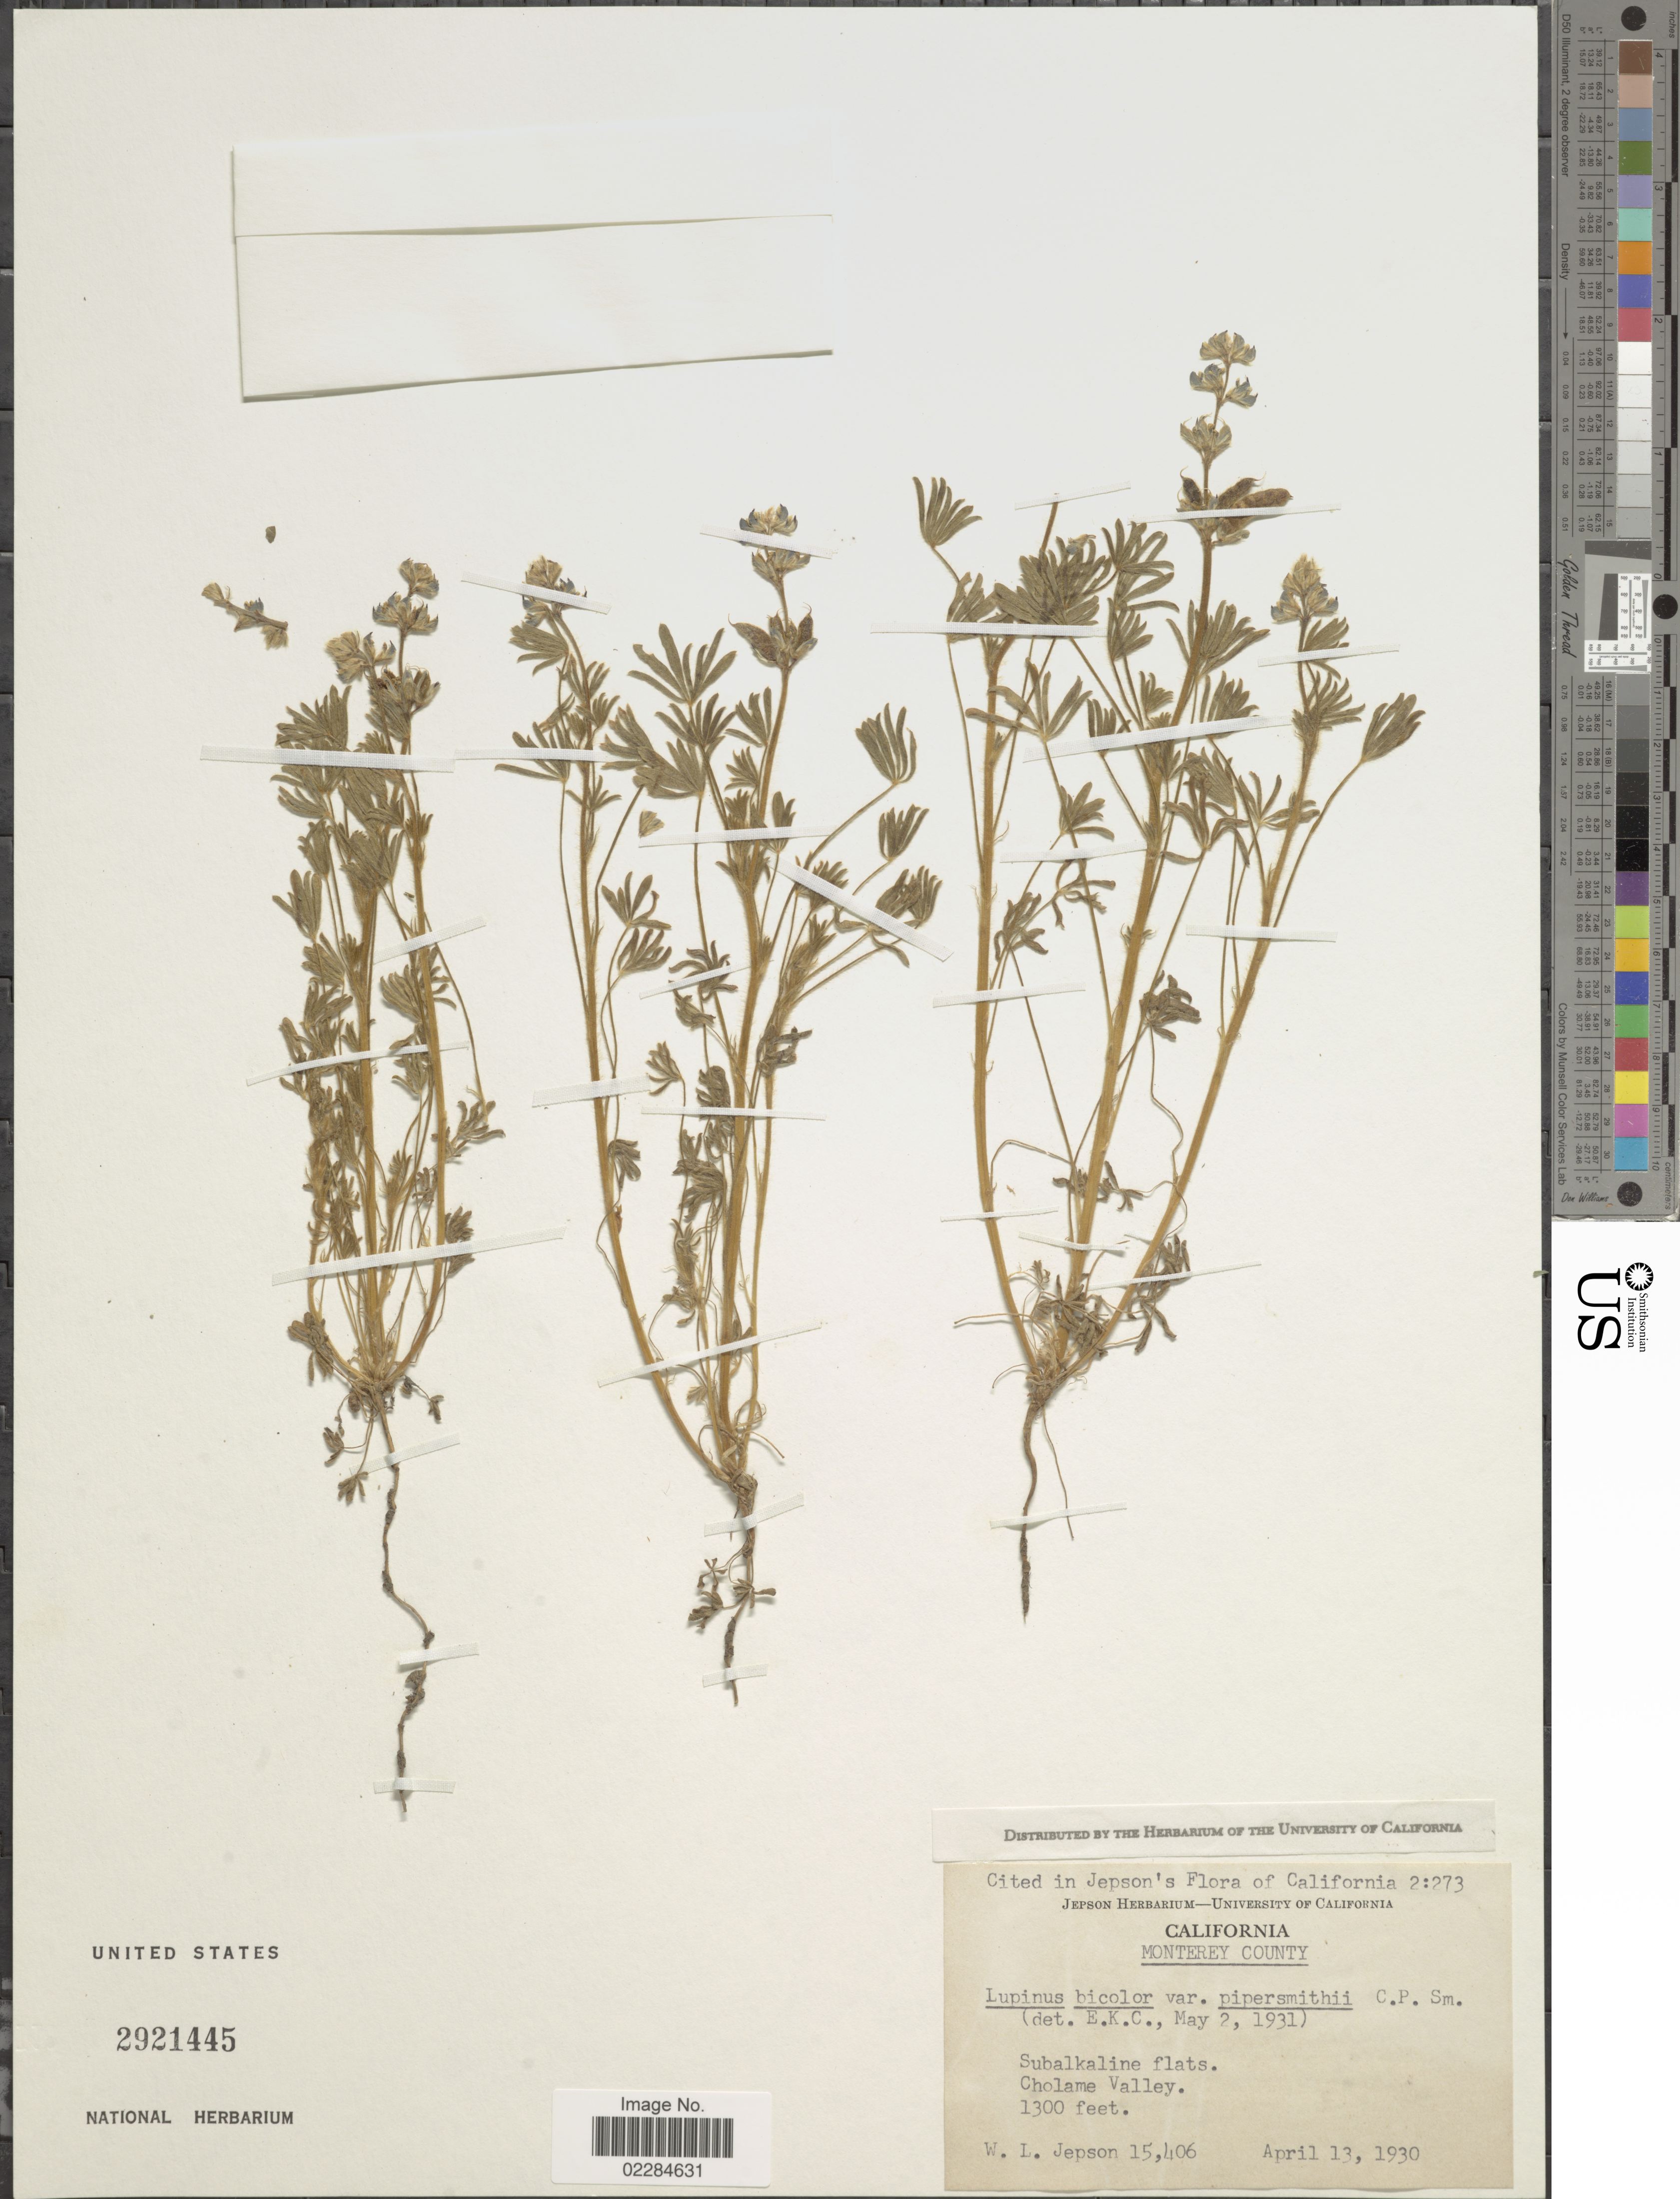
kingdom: Plantae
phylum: Tracheophyta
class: Magnoliopsida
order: Fabales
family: Fabaceae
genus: Lupinus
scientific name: Lupinus bicolor var. pipersmithii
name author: (A. Heller) C.P. Sm.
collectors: W. L. Jepson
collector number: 15406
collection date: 1930-04-13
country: United States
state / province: California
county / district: Monterey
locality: Monterey County. Subalkaline flats. Cholame Valley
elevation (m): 396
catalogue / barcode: US 2921445